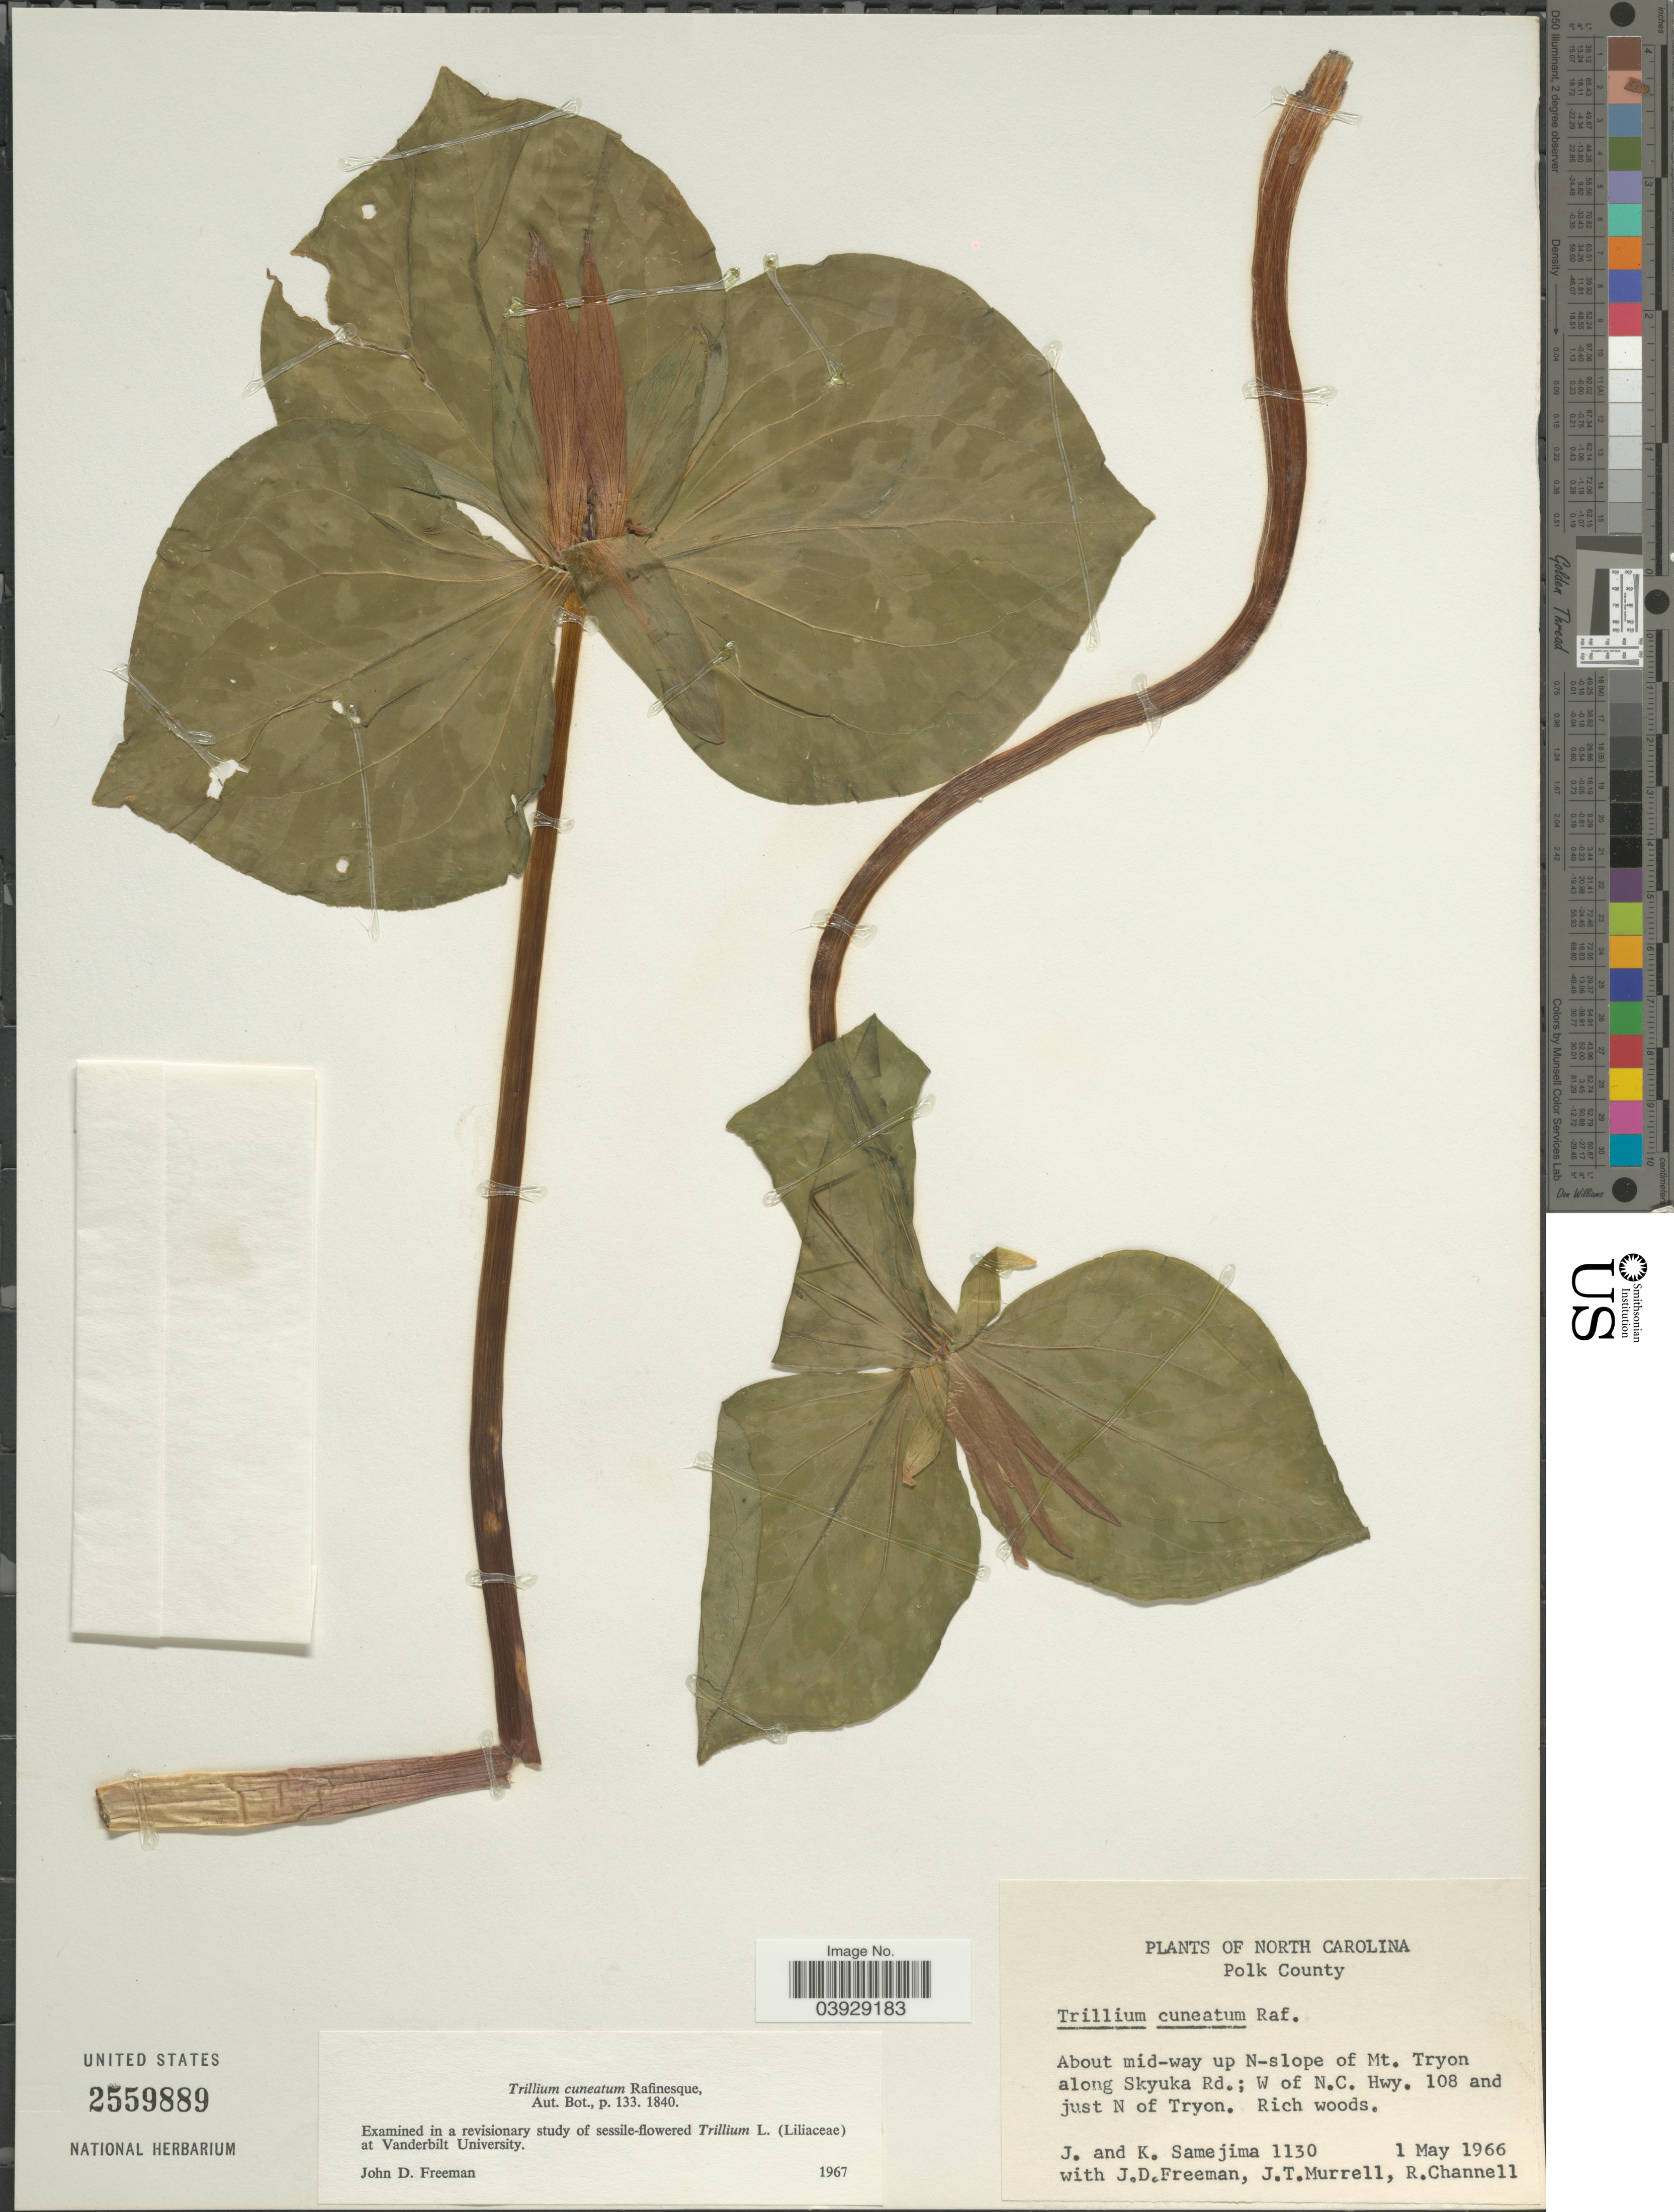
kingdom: Plantae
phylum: Tracheophyta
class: Liliopsida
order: Liliales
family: Melanthiaceae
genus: Trillium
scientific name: Trillium cuneatum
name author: Raf.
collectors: J. Samejima, K. Samejima, J. Freeman, J. Murrell & R. Channell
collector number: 1130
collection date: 1966-05-01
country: United States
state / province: North Carolina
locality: Polk County. About mid-way up N-slope of Mt. Tryon along Skyuka Rd.; W of N.C. Hwy. 108 and just N of Tryon.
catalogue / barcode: US 2559889